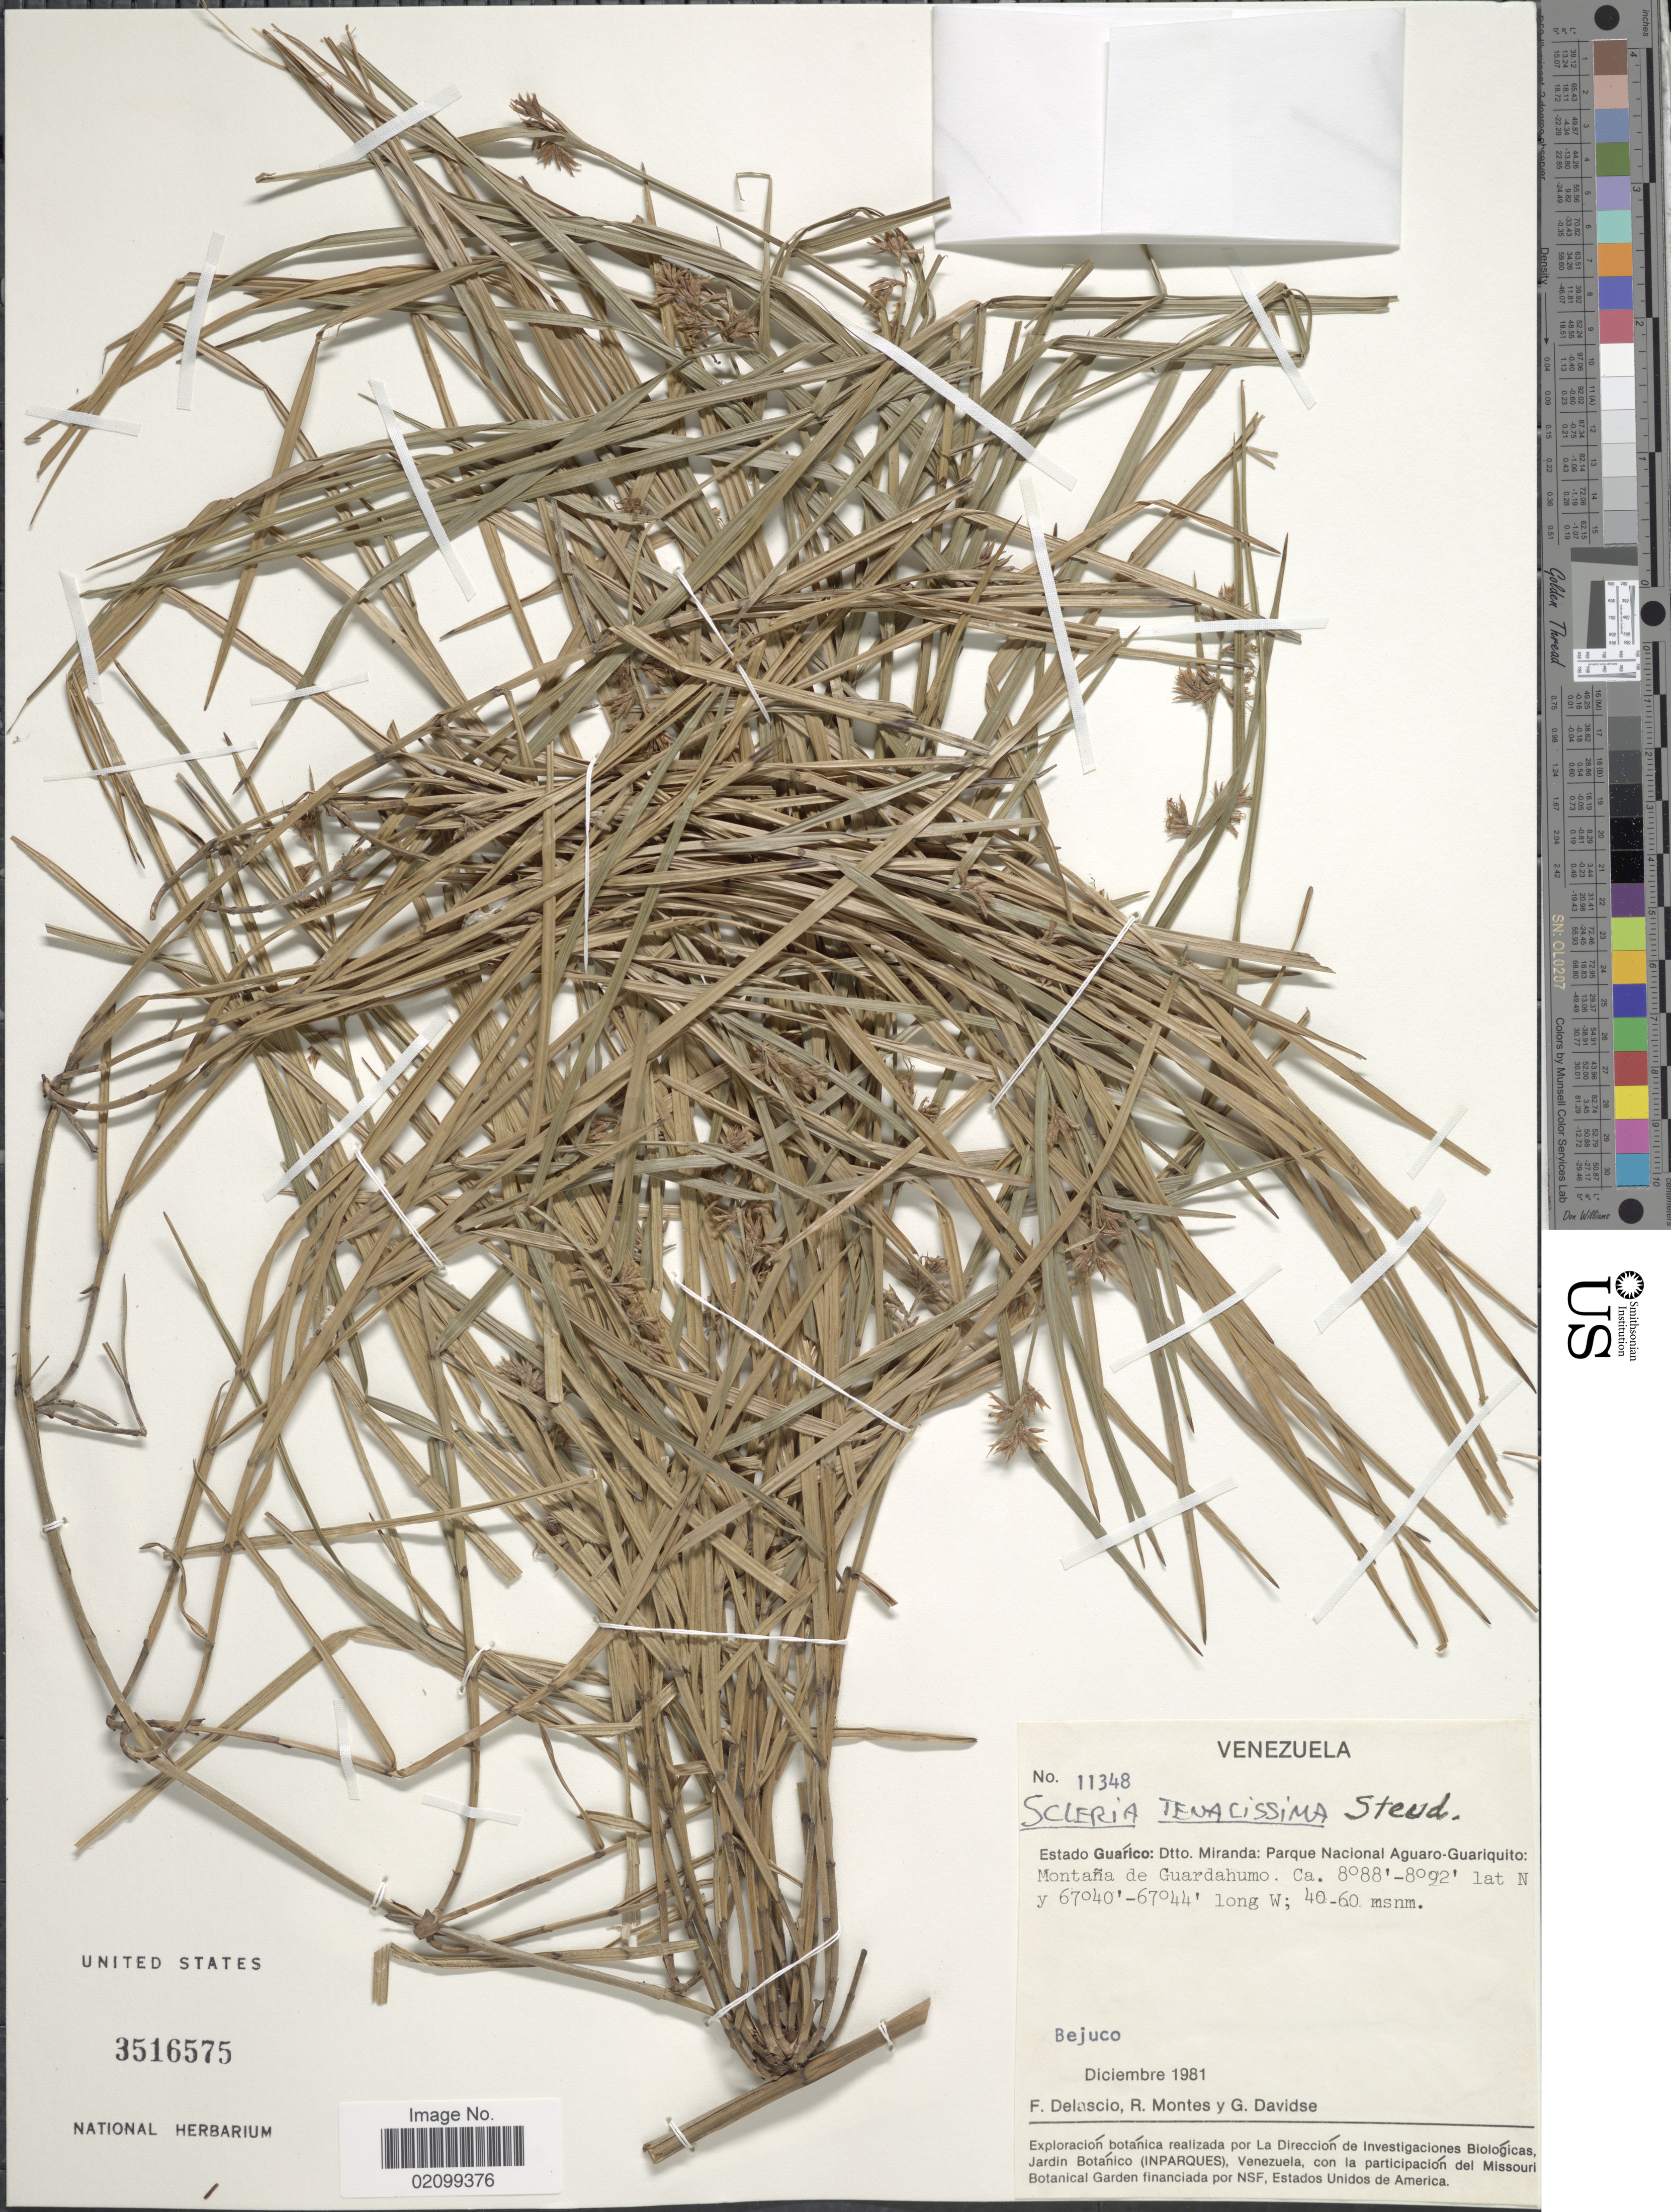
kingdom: Plantae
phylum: Tracheophyta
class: Liliopsida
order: Poales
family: Cyperaceae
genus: Scleria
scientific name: Scleria tenacissima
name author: (Nees) Steud.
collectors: F. Delascio C., R. Montes & G. Davidse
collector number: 11348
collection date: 1981-12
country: Venezuela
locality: Estado Guarico: Dtto. Miranda: Parque Nacional Aguaro- Guariquito: Montana de Guardahumo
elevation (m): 40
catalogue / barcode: US 3516575